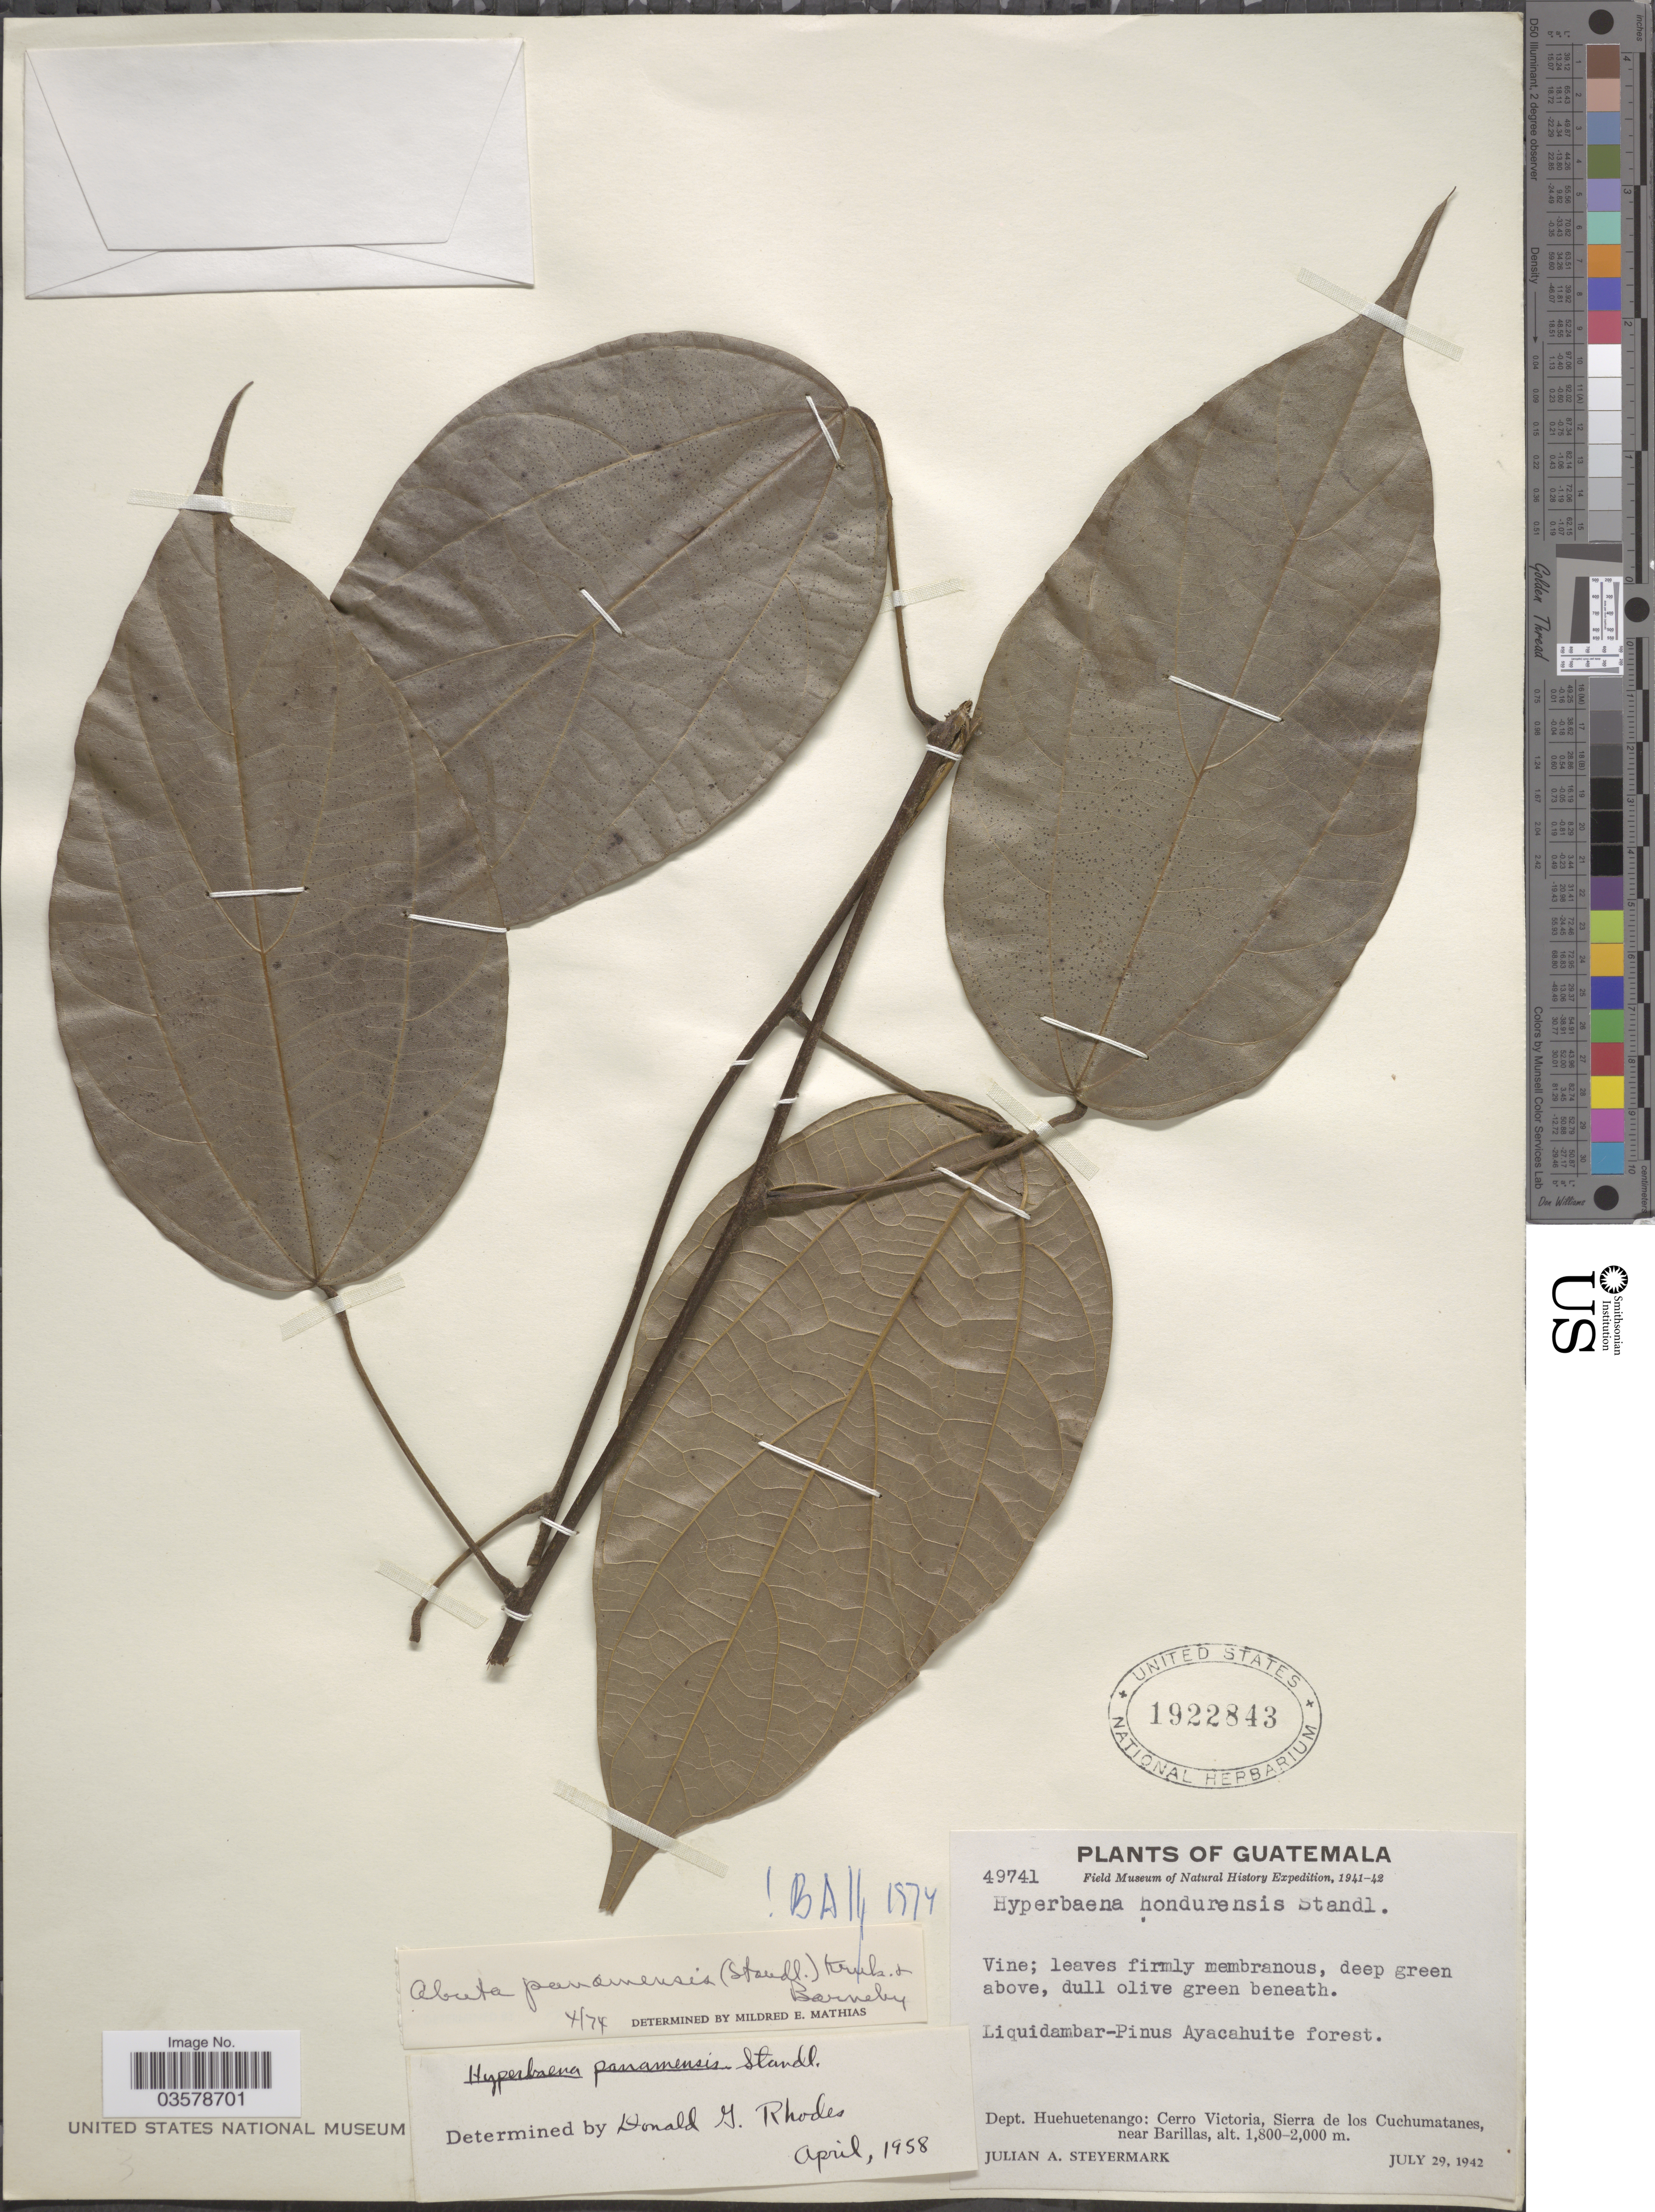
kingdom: Plantae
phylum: Tracheophyta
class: Magnoliopsida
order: Ranunculales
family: Menispermaceae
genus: Abuta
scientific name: Abuta panamensis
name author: (Standl.) Krukoff & Barneby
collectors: J. Steyermark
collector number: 49741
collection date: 1942-07-29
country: Guatemala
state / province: Huehuetenango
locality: Dept. Huehuetenango: Cerro Victoria, Sierra de los Cuchumatanes, near Barillas.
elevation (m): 1800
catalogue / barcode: US 1922843